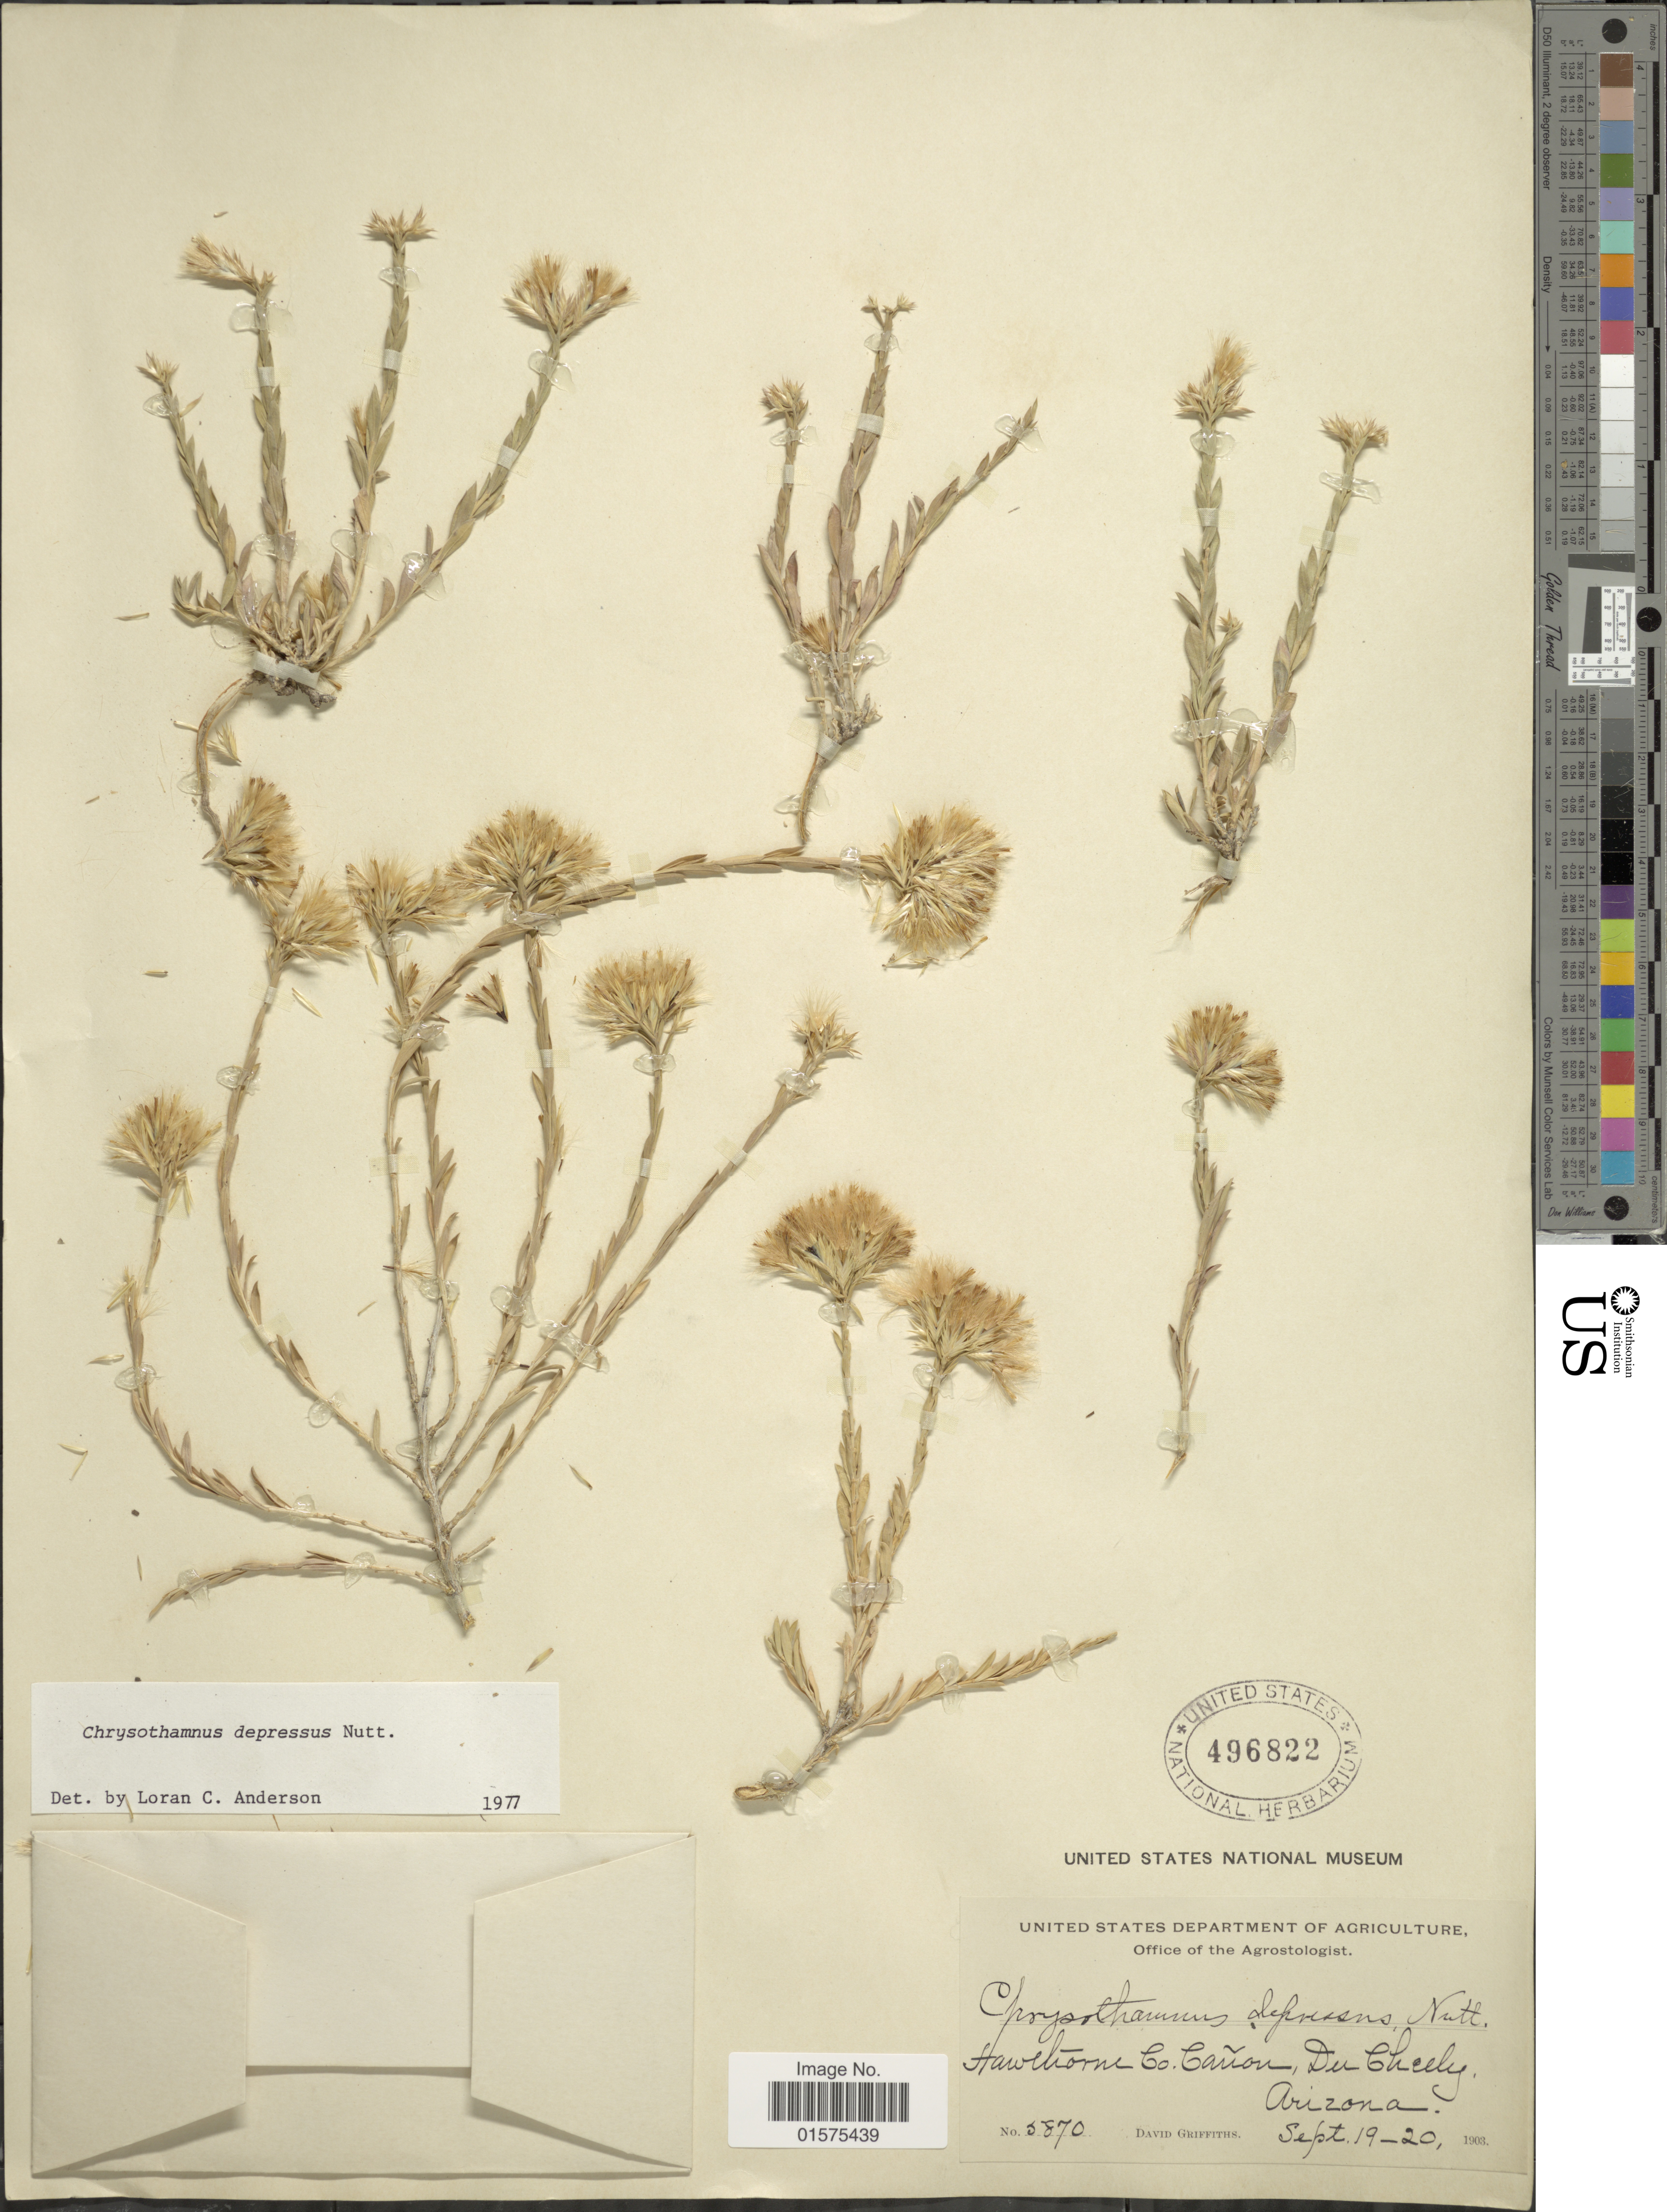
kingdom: Plantae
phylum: Tracheophyta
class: Magnoliopsida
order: Asterales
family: Asteraceae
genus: Chrysothamnus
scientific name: Chrysothamnus depressus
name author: Nutt.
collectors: D. Griffiths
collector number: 3870*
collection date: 1903-09-19/1903-09-20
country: United States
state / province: Arizona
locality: Hawthorne Co. Cañon, Du Cheely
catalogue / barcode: US 496822